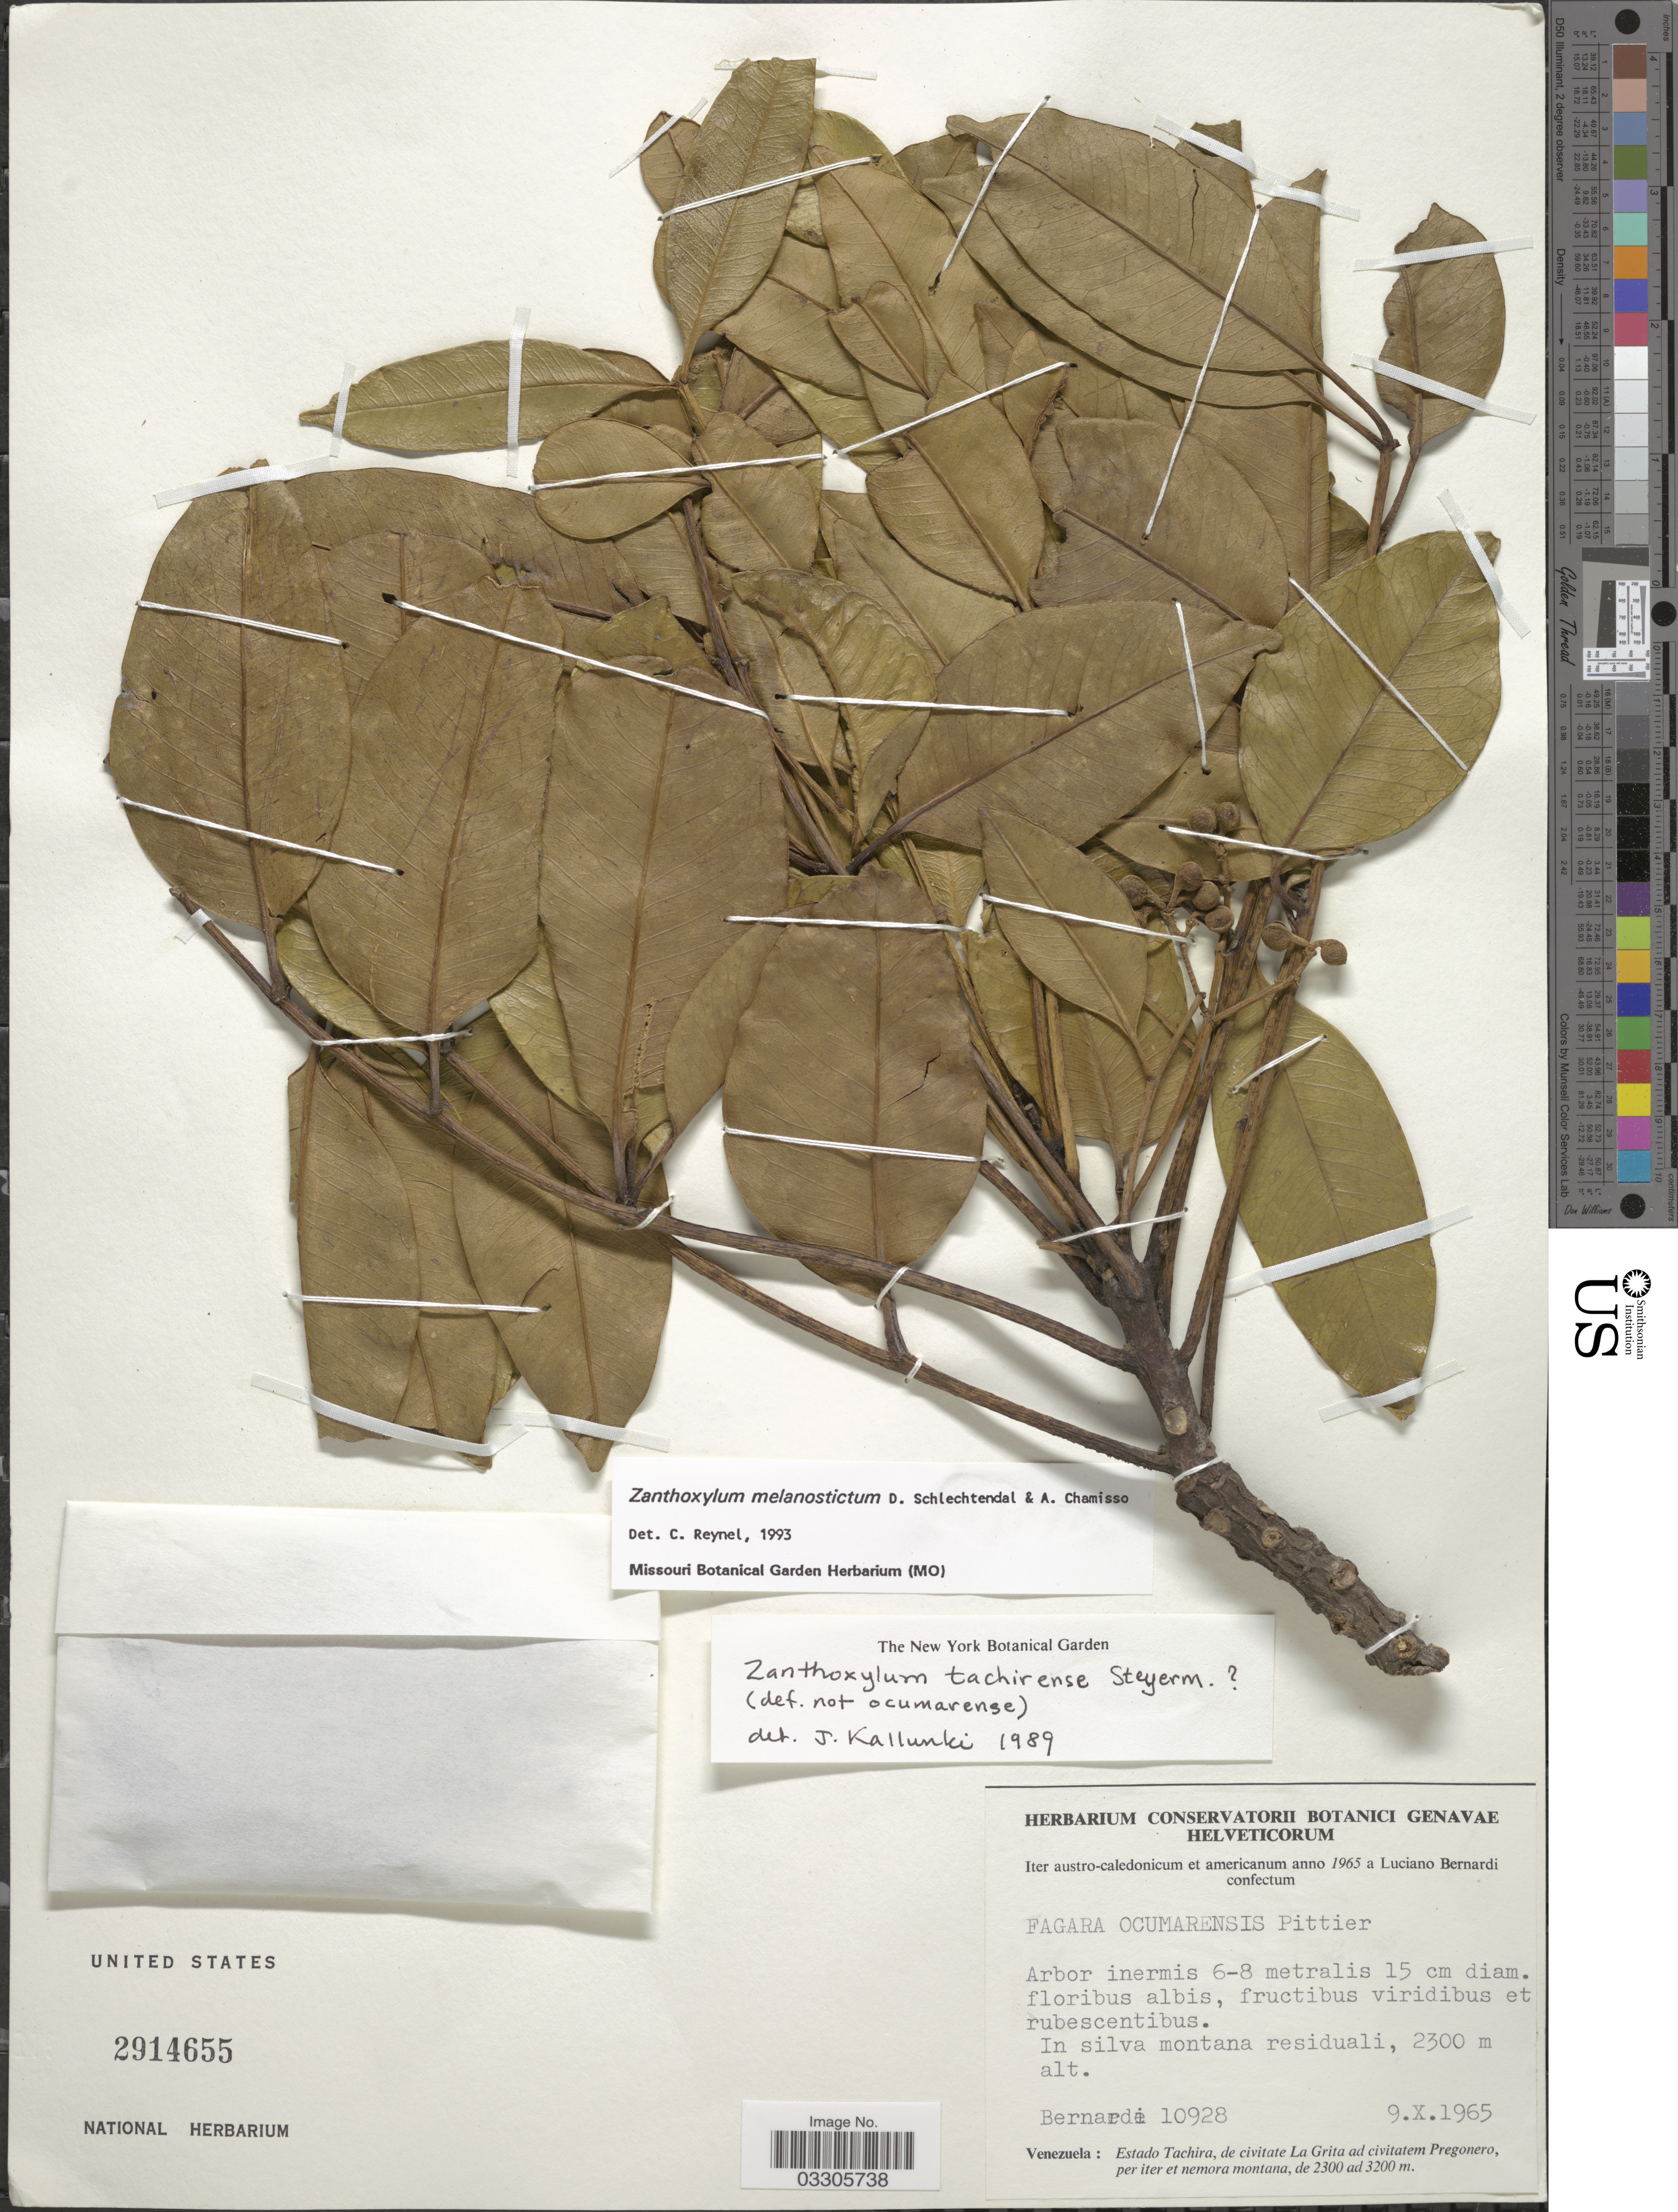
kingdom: Plantae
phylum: Tracheophyta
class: Magnoliopsida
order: Sapindales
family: Rutaceae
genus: Zanthoxylum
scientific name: Zanthoxylum melanostictum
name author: Schltdl. & Cham.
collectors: L. Bernardi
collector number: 10928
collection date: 1965-10-09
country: Venezuela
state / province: Tachira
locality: De civitate La Grita ad civitatem Pregonero.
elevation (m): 2300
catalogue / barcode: US 2914655